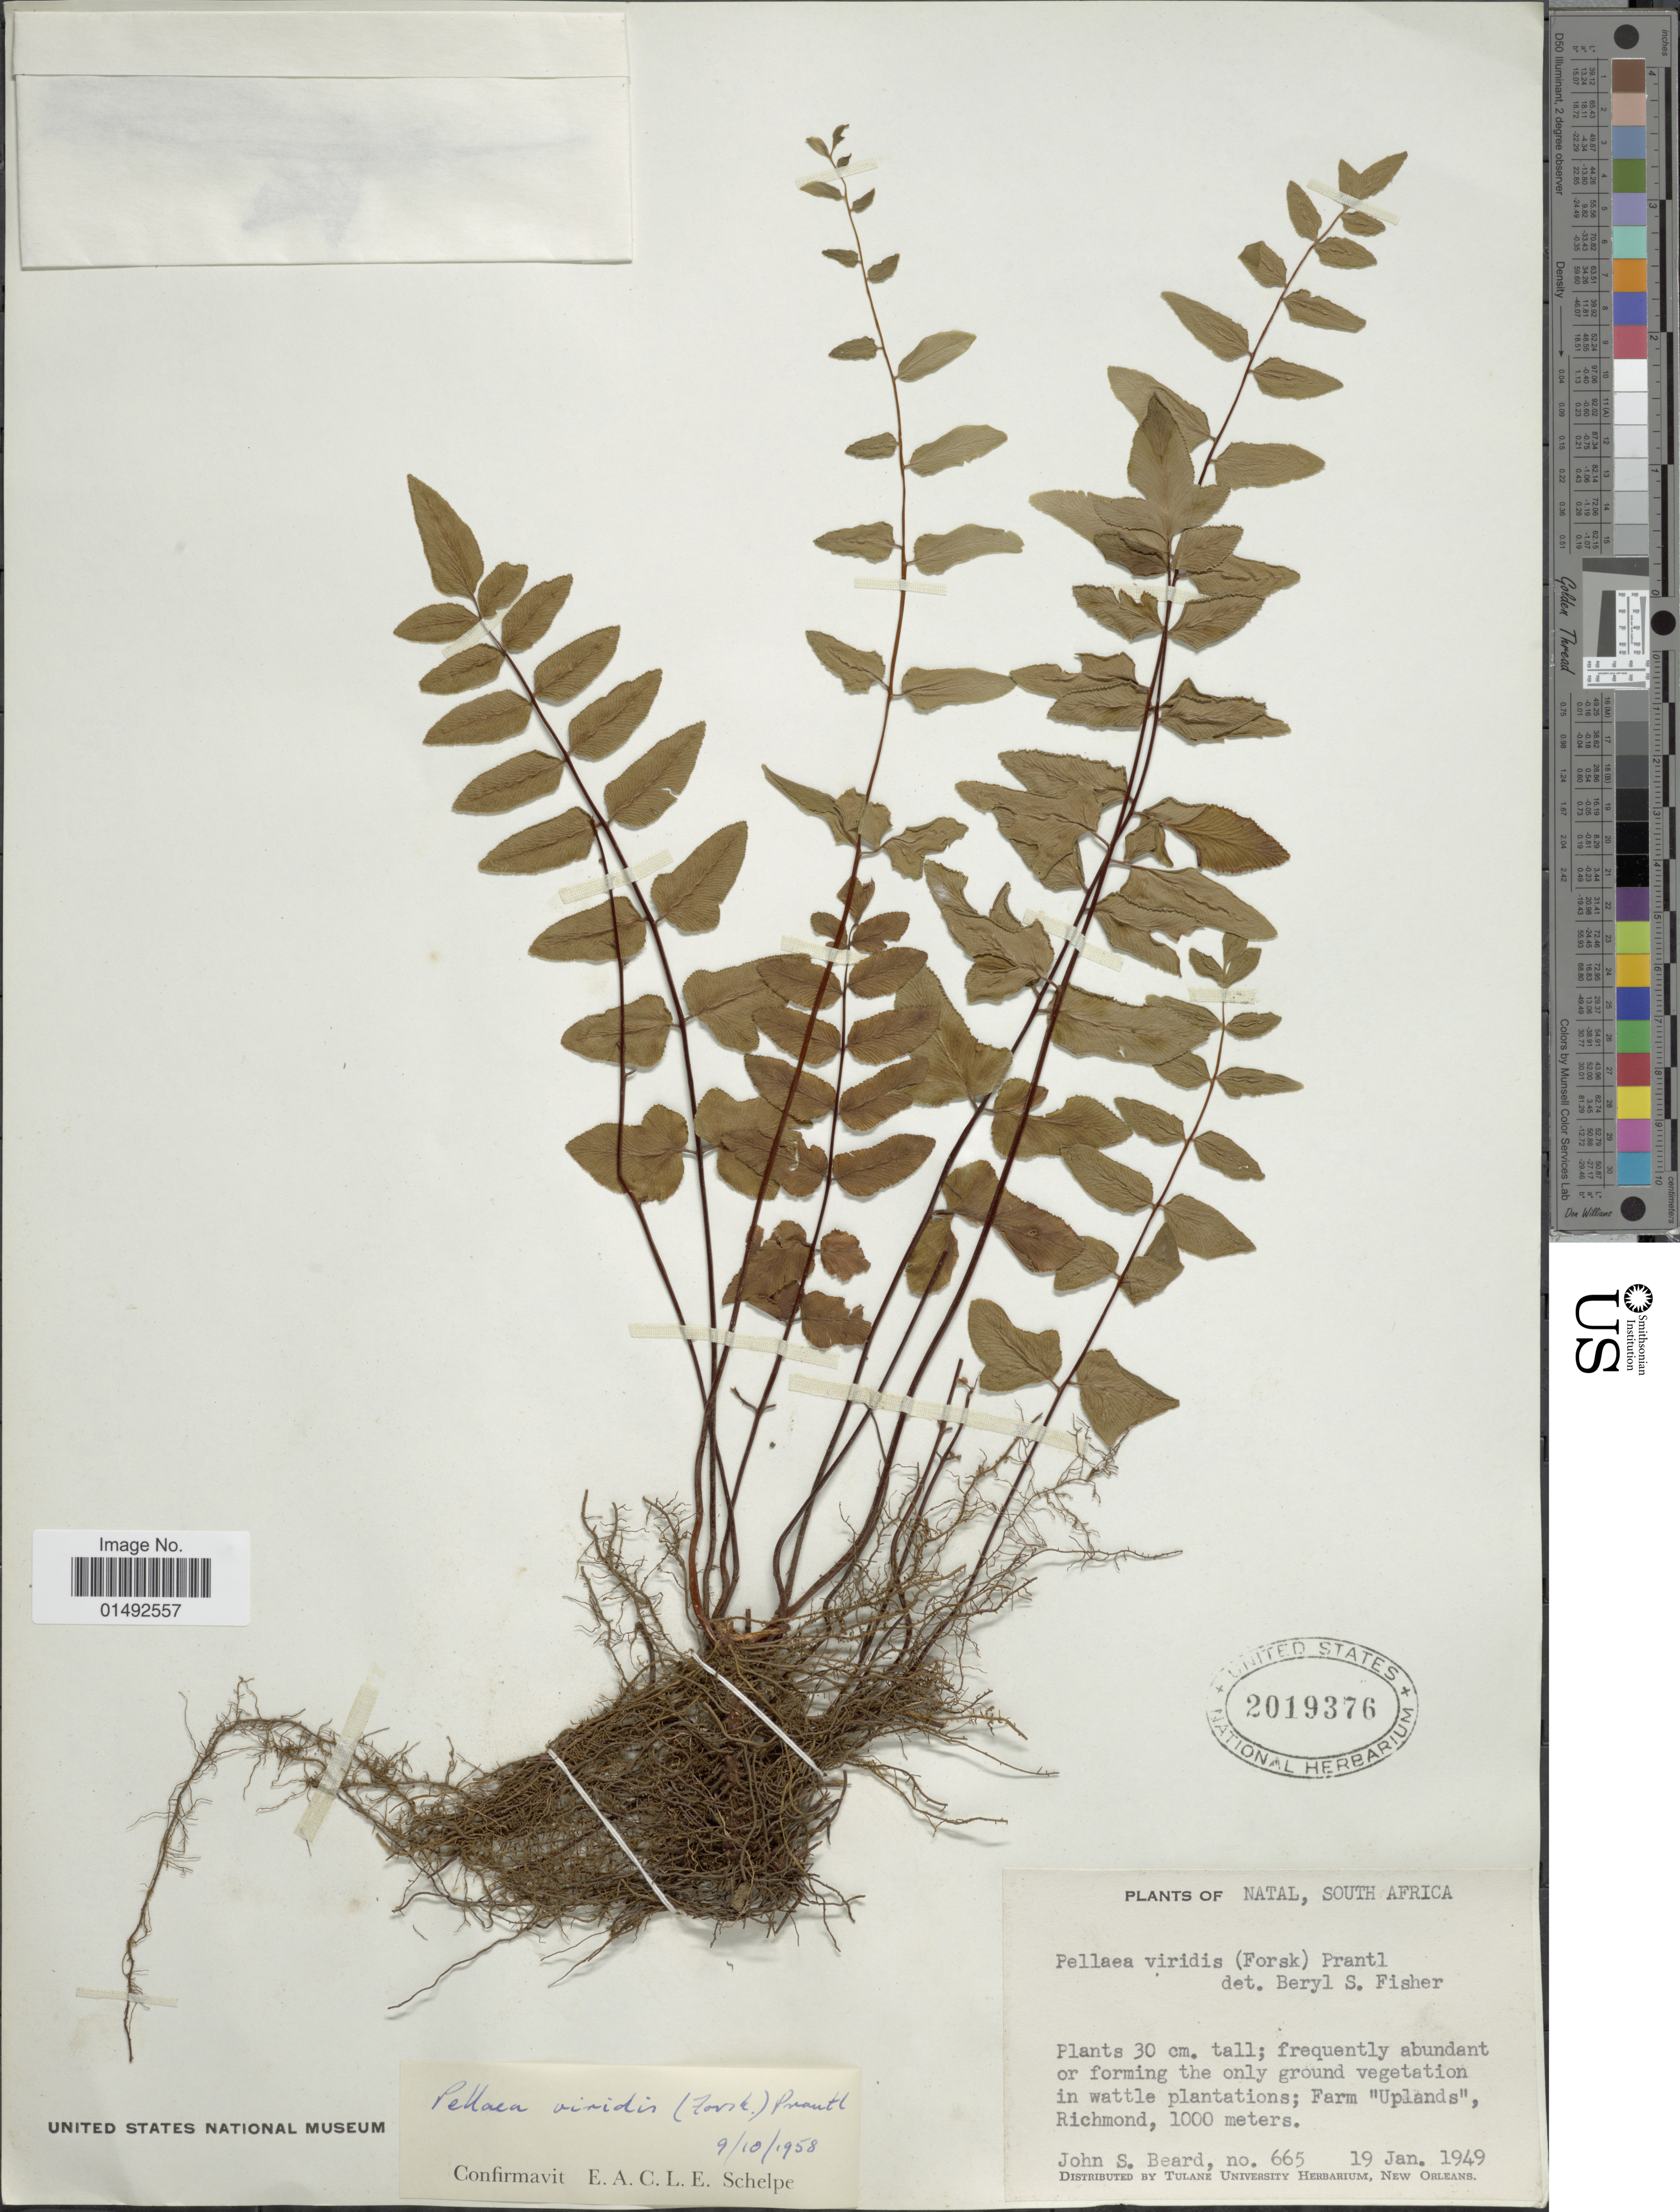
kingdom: Plantae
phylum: Tracheophyta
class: Polypodiopsida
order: Polypodiales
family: Pteridaceae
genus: Pellaea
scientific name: Pellaea viridis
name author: (Forssk.) Prantl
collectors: J. Beard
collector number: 665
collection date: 1949-01-19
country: South Africa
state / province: KwaZulu-Natal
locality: Natal, Farm 'Uplands', Richmond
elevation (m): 1000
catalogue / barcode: US 2019376